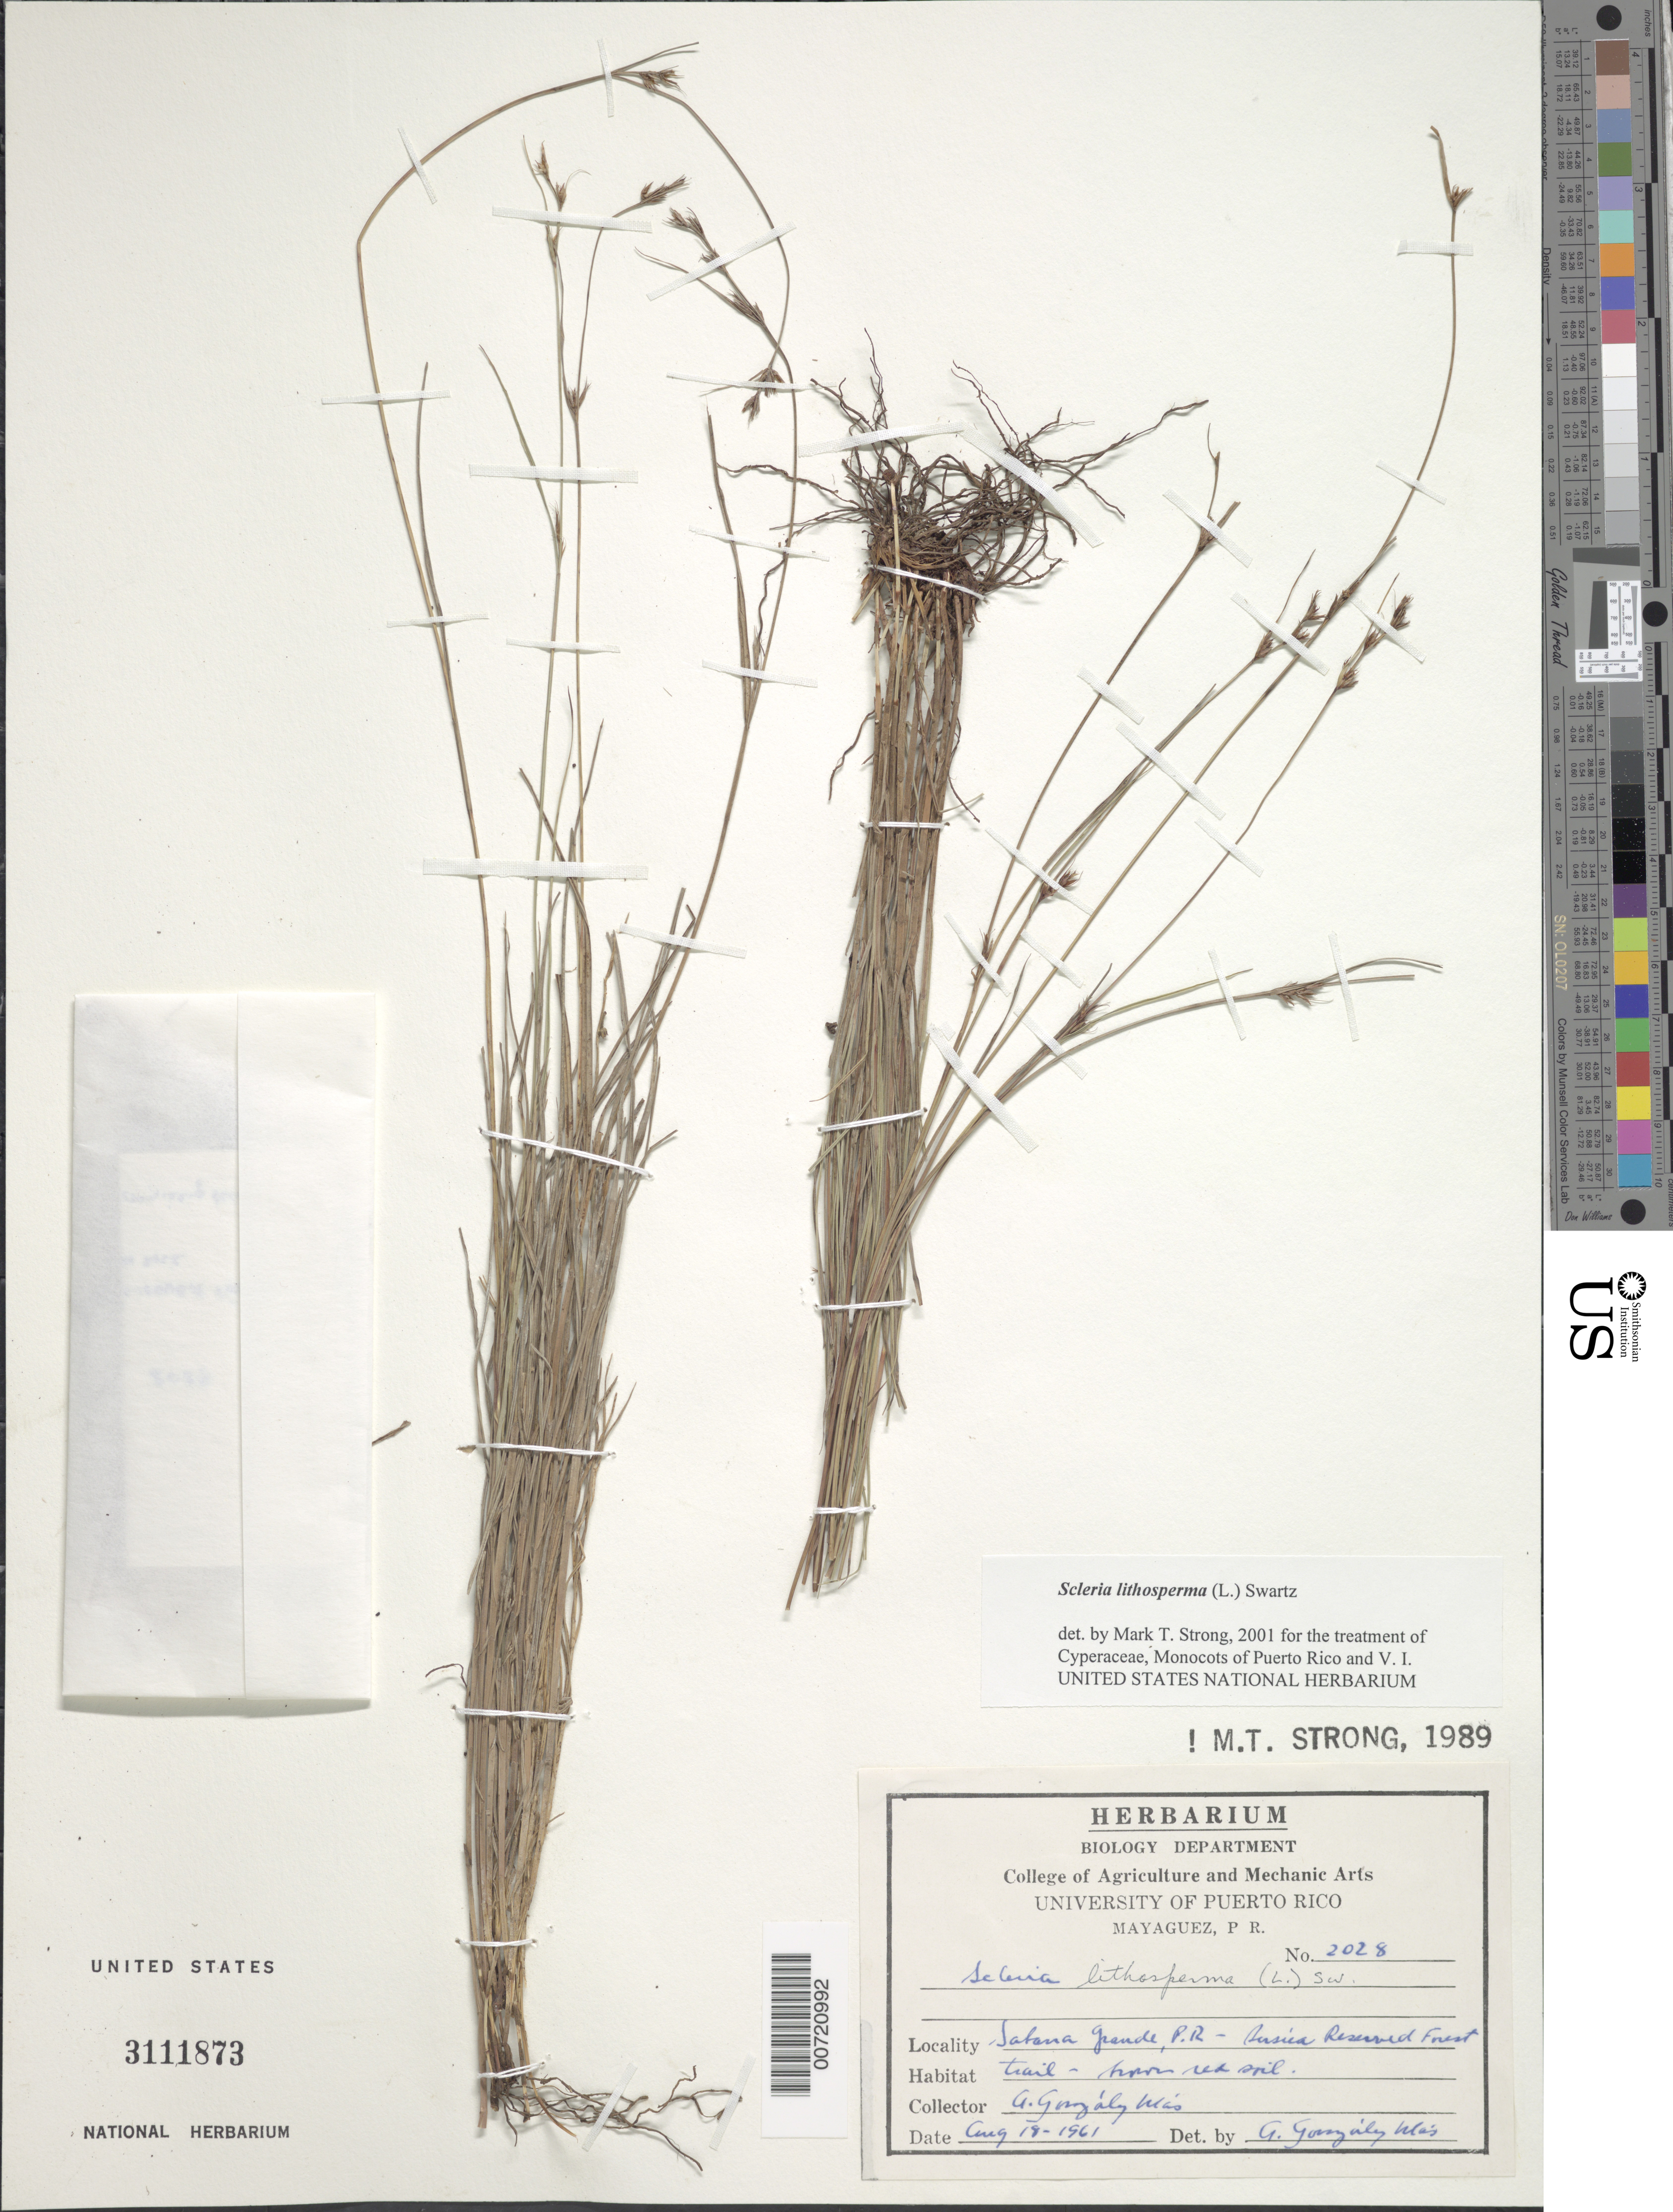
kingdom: Plantae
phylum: Tracheophyta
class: Liliopsida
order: Poales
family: Cyperaceae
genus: Scleria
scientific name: Scleria lithosperma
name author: (L.) Sw.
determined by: Strong, M. T., (US), Smithsonian Institution - National Museum of Natural History (UNITED STATES)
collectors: A. González Más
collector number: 2028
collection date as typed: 18 Aug 1961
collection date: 1961-08-18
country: Puerto Rico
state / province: Sabana Grande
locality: Sabana Grande: Susúa Reserve Forest trail.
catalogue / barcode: US 3111873